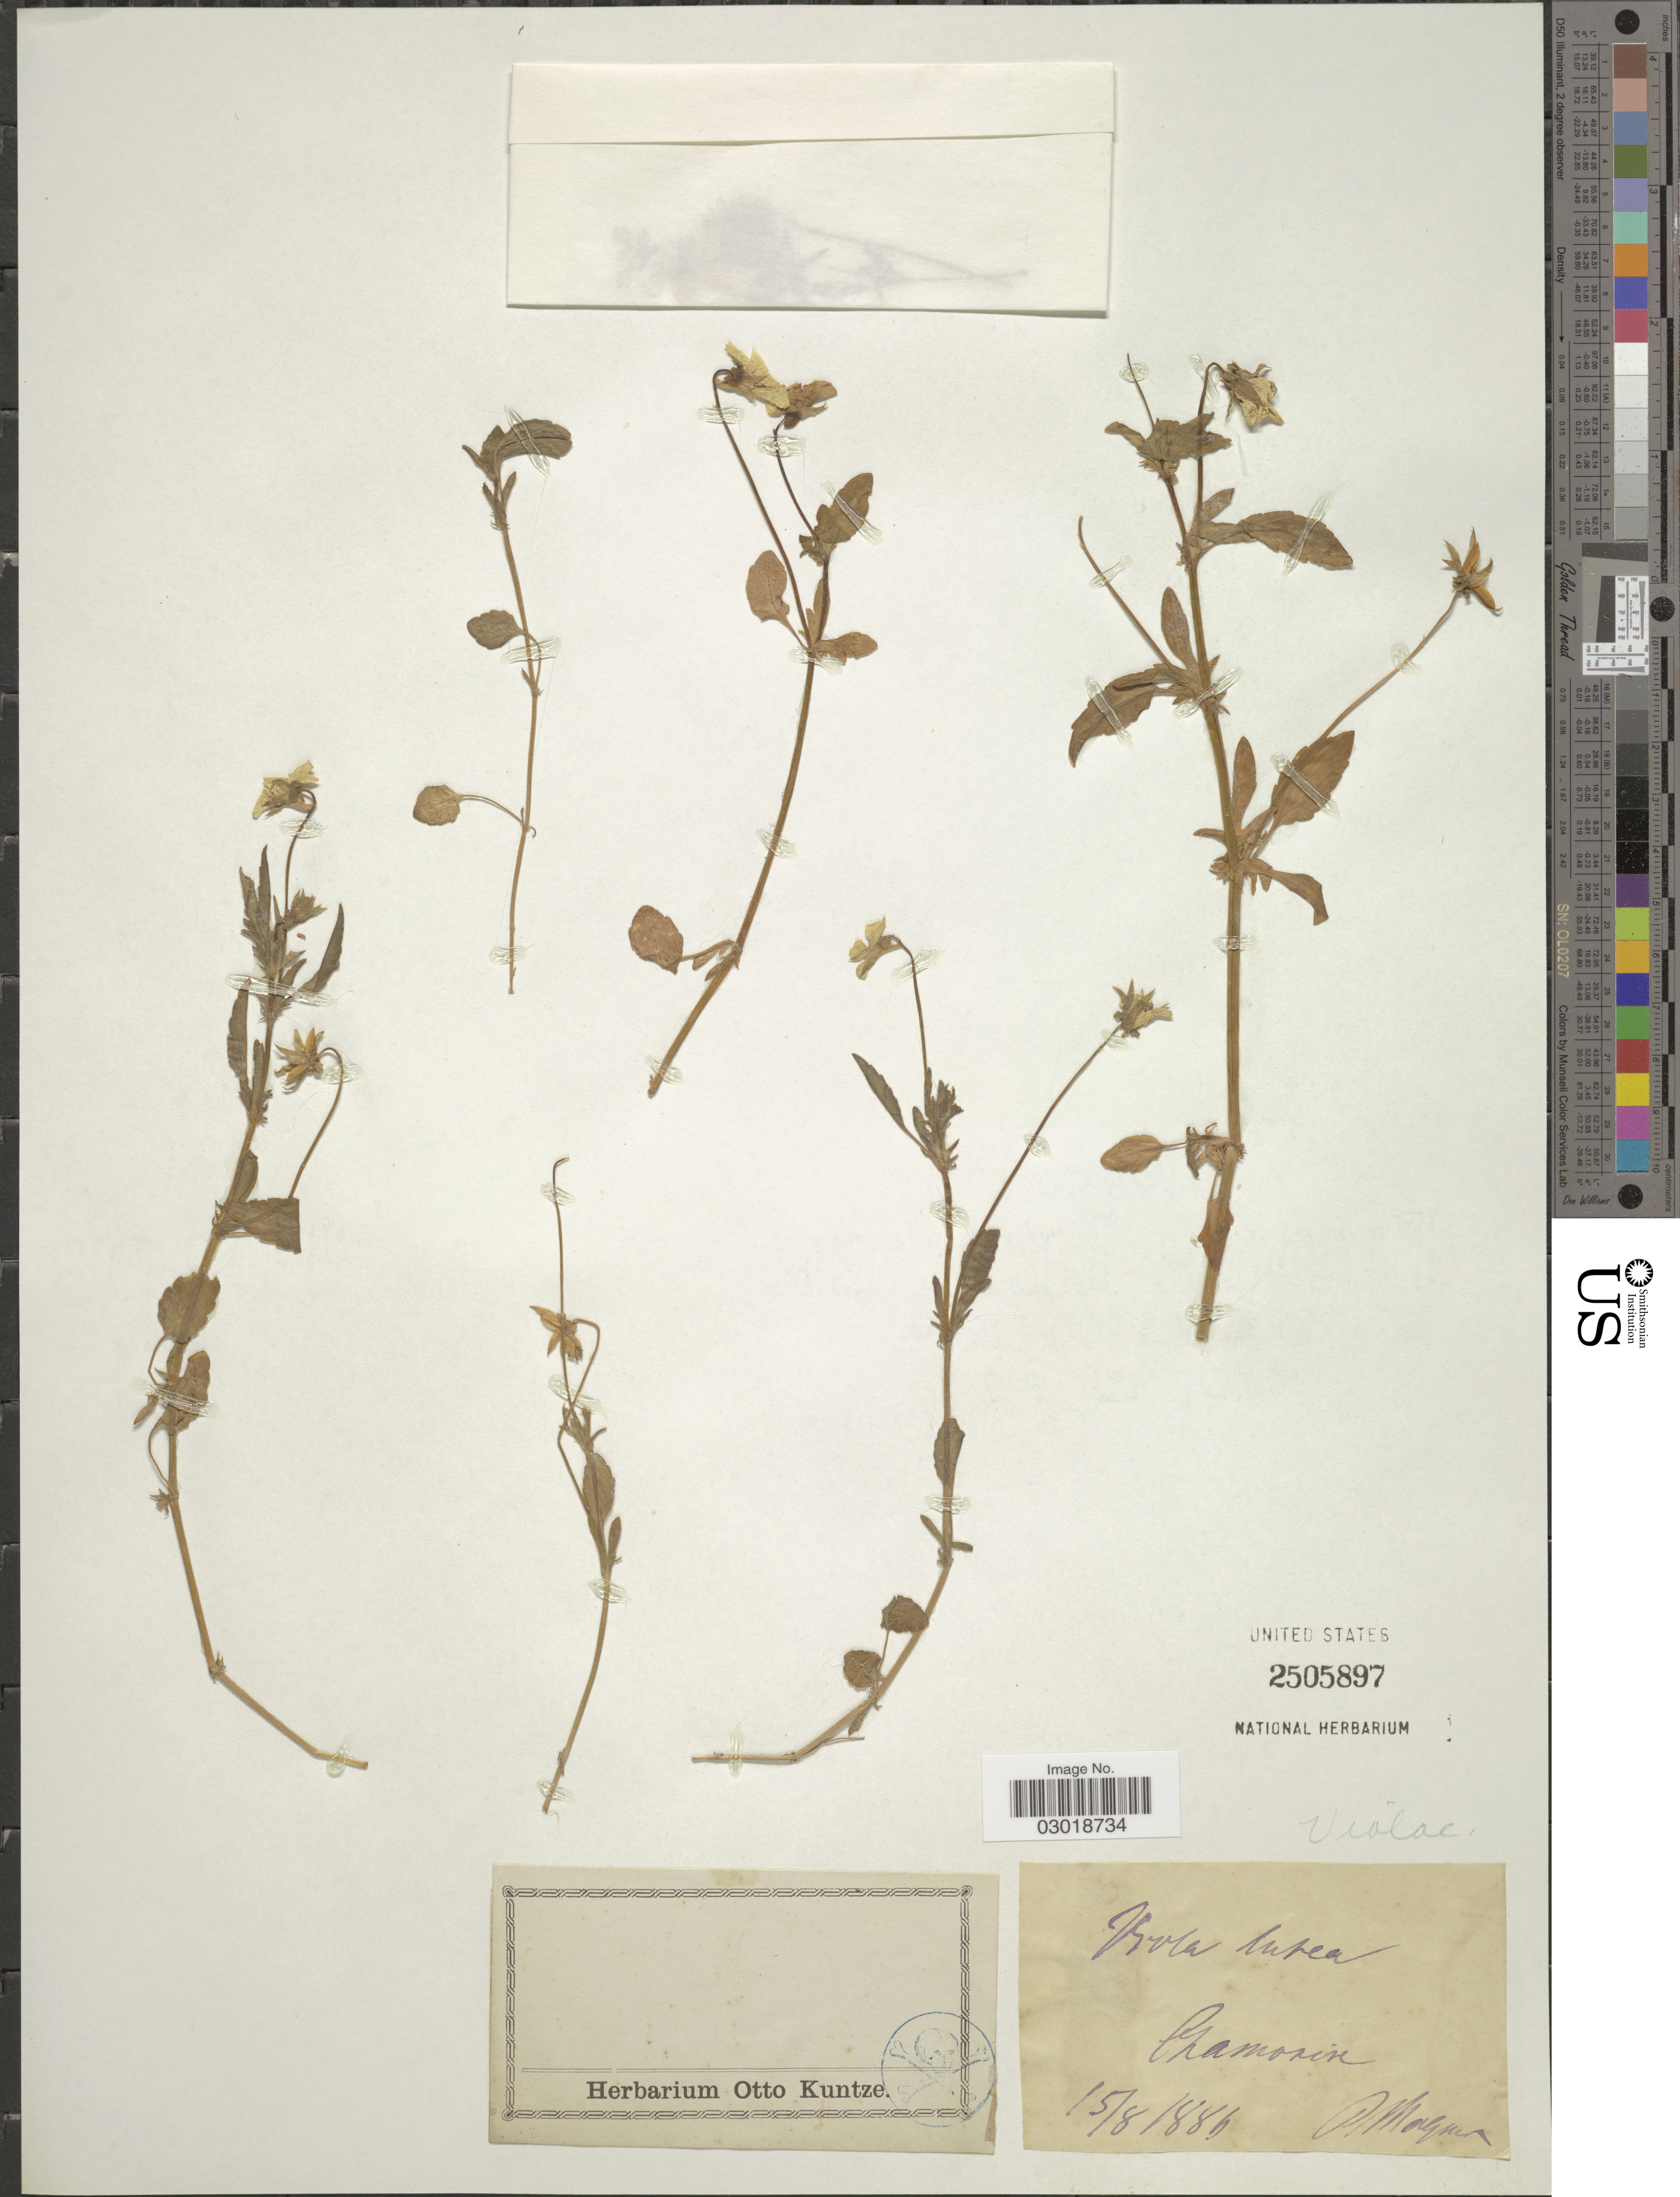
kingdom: Plantae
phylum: Tracheophyta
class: Magnoliopsida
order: Malpighiales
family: Violaceae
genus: Viola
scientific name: Viola lutea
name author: Huds.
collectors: P. Maquer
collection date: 1886-08-15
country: France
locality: Chamonix.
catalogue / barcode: US 2505897